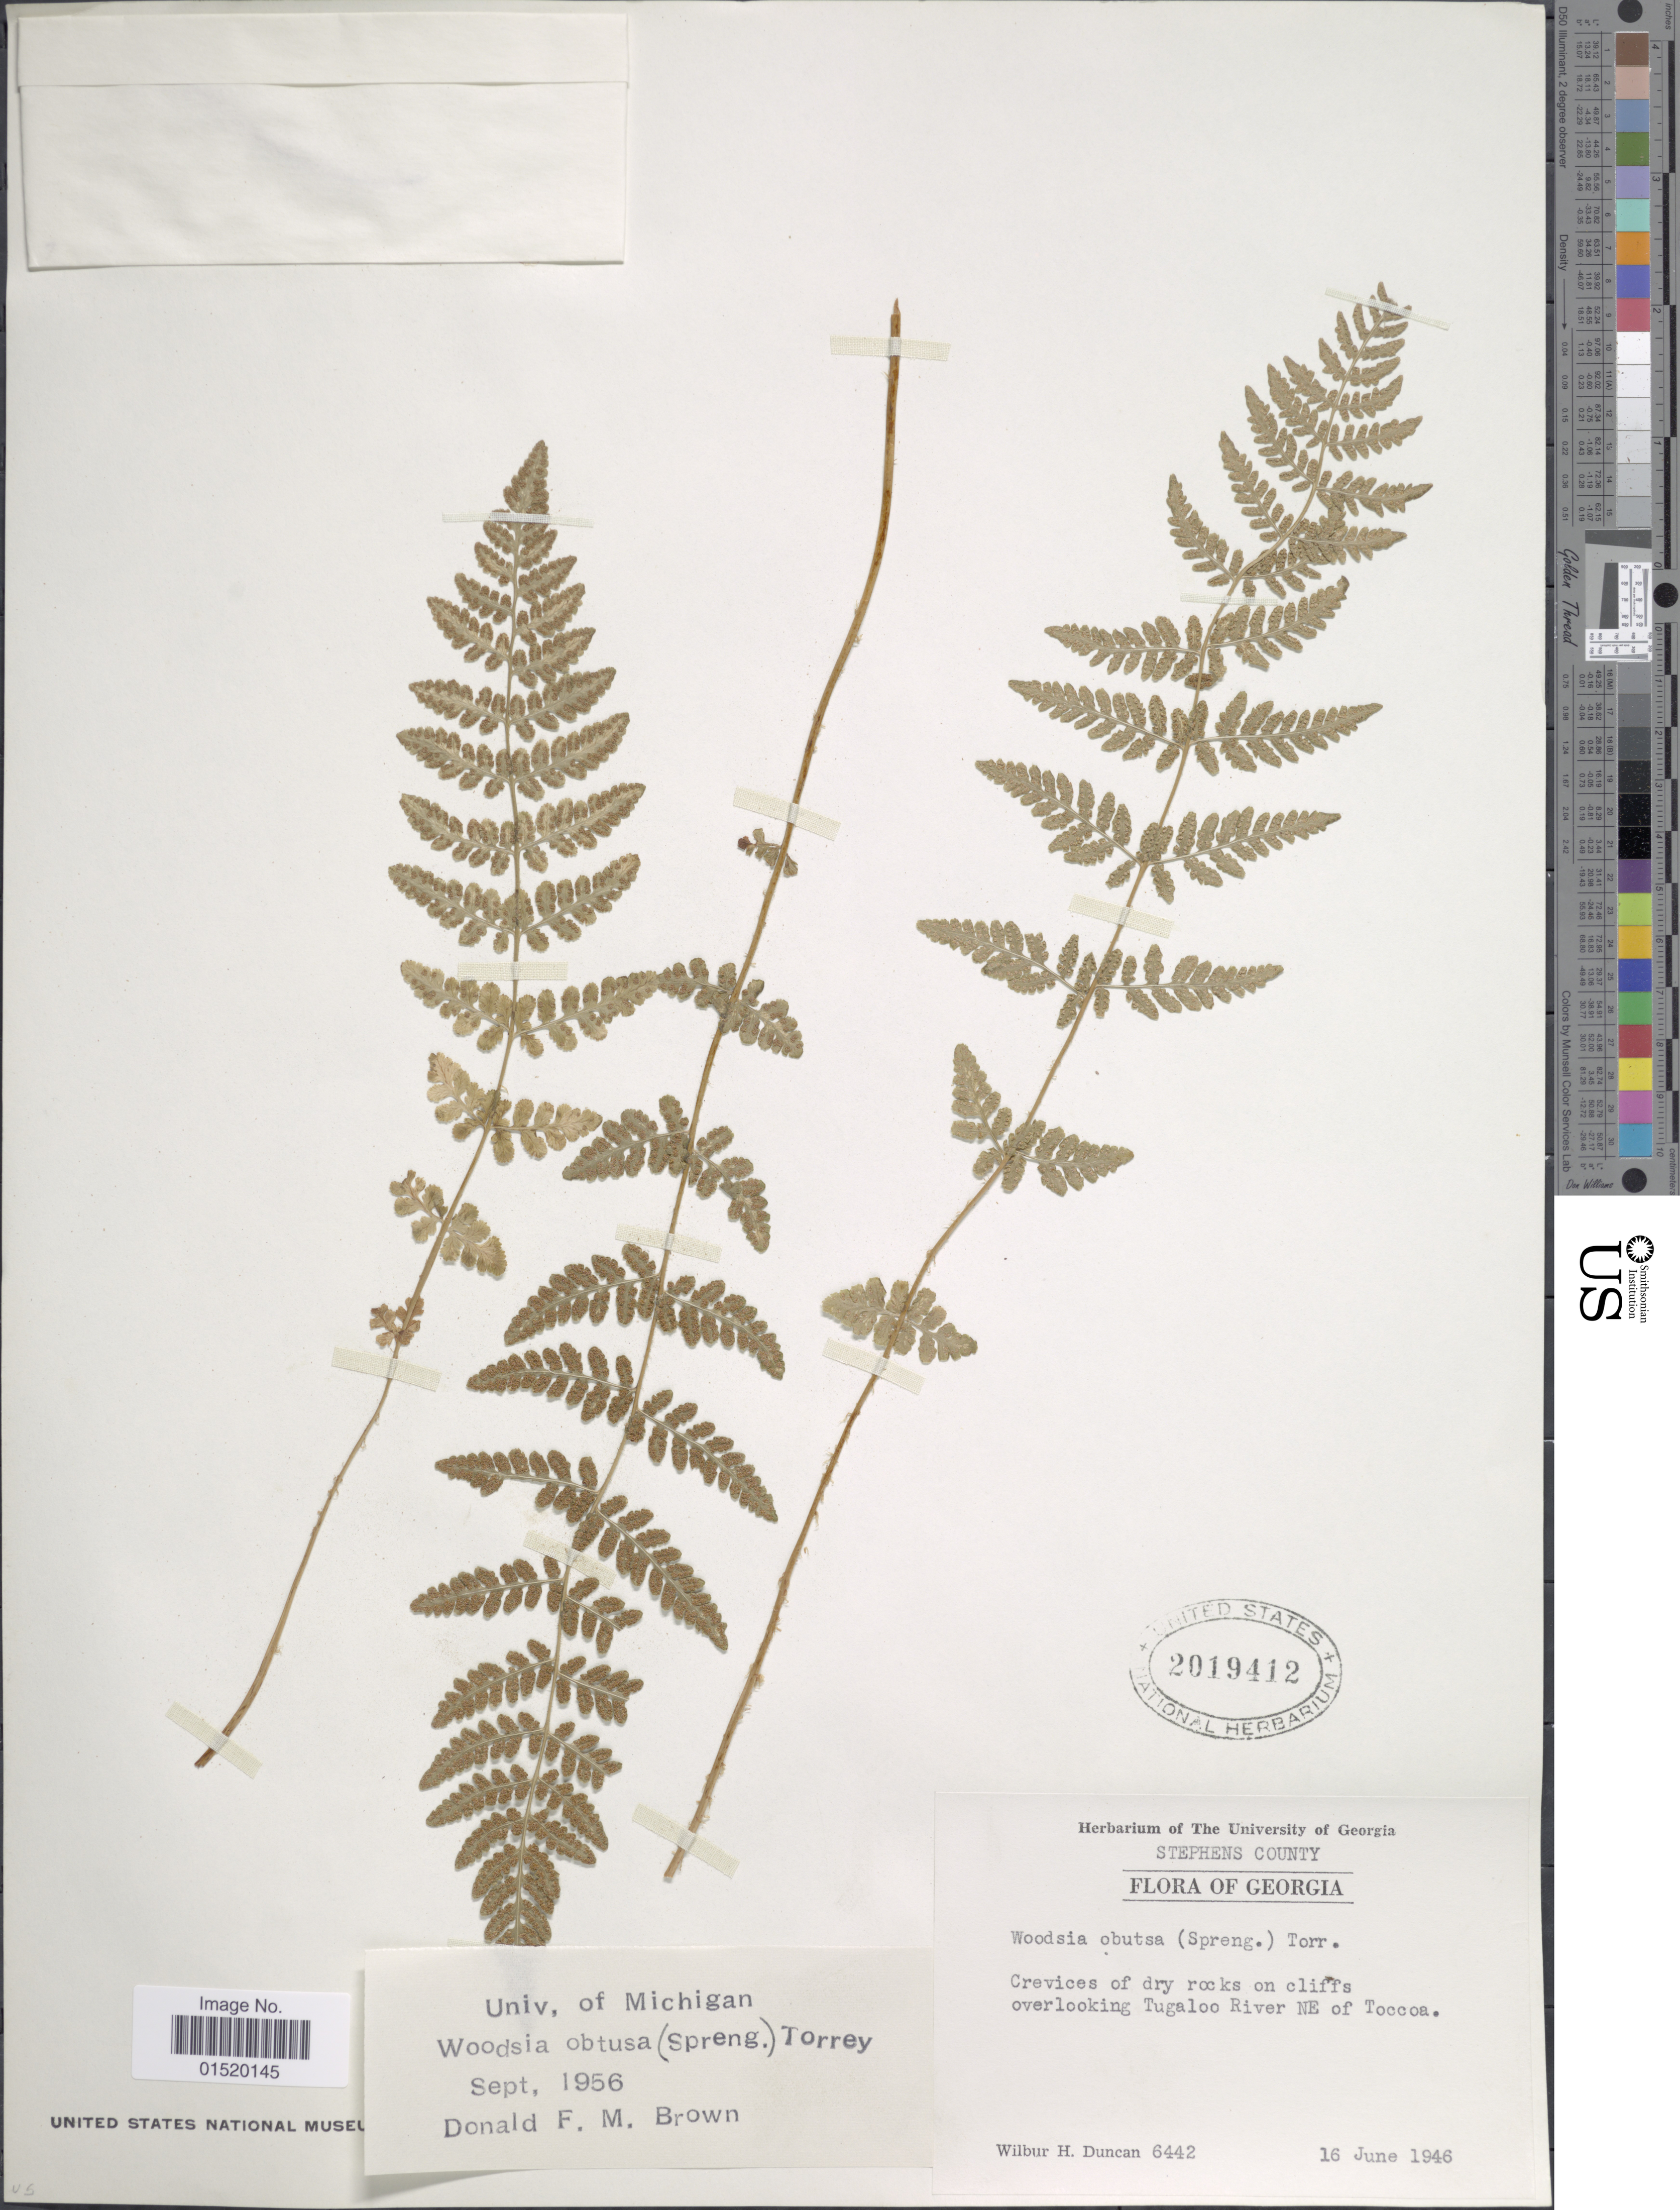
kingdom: Plantae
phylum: Tracheophyta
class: Polypodiopsida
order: Polypodiales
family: Woodsiaceae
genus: Woodsia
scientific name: Woodsia obtusa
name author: (Spreng.) Torr.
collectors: W. H. Duncan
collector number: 6442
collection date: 1946-06-16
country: United States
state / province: Georgia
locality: Stephens County, Crevices of dry rocks on cliffs overlooking Tugaloo River NE of Toccoa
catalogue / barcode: US 2019412